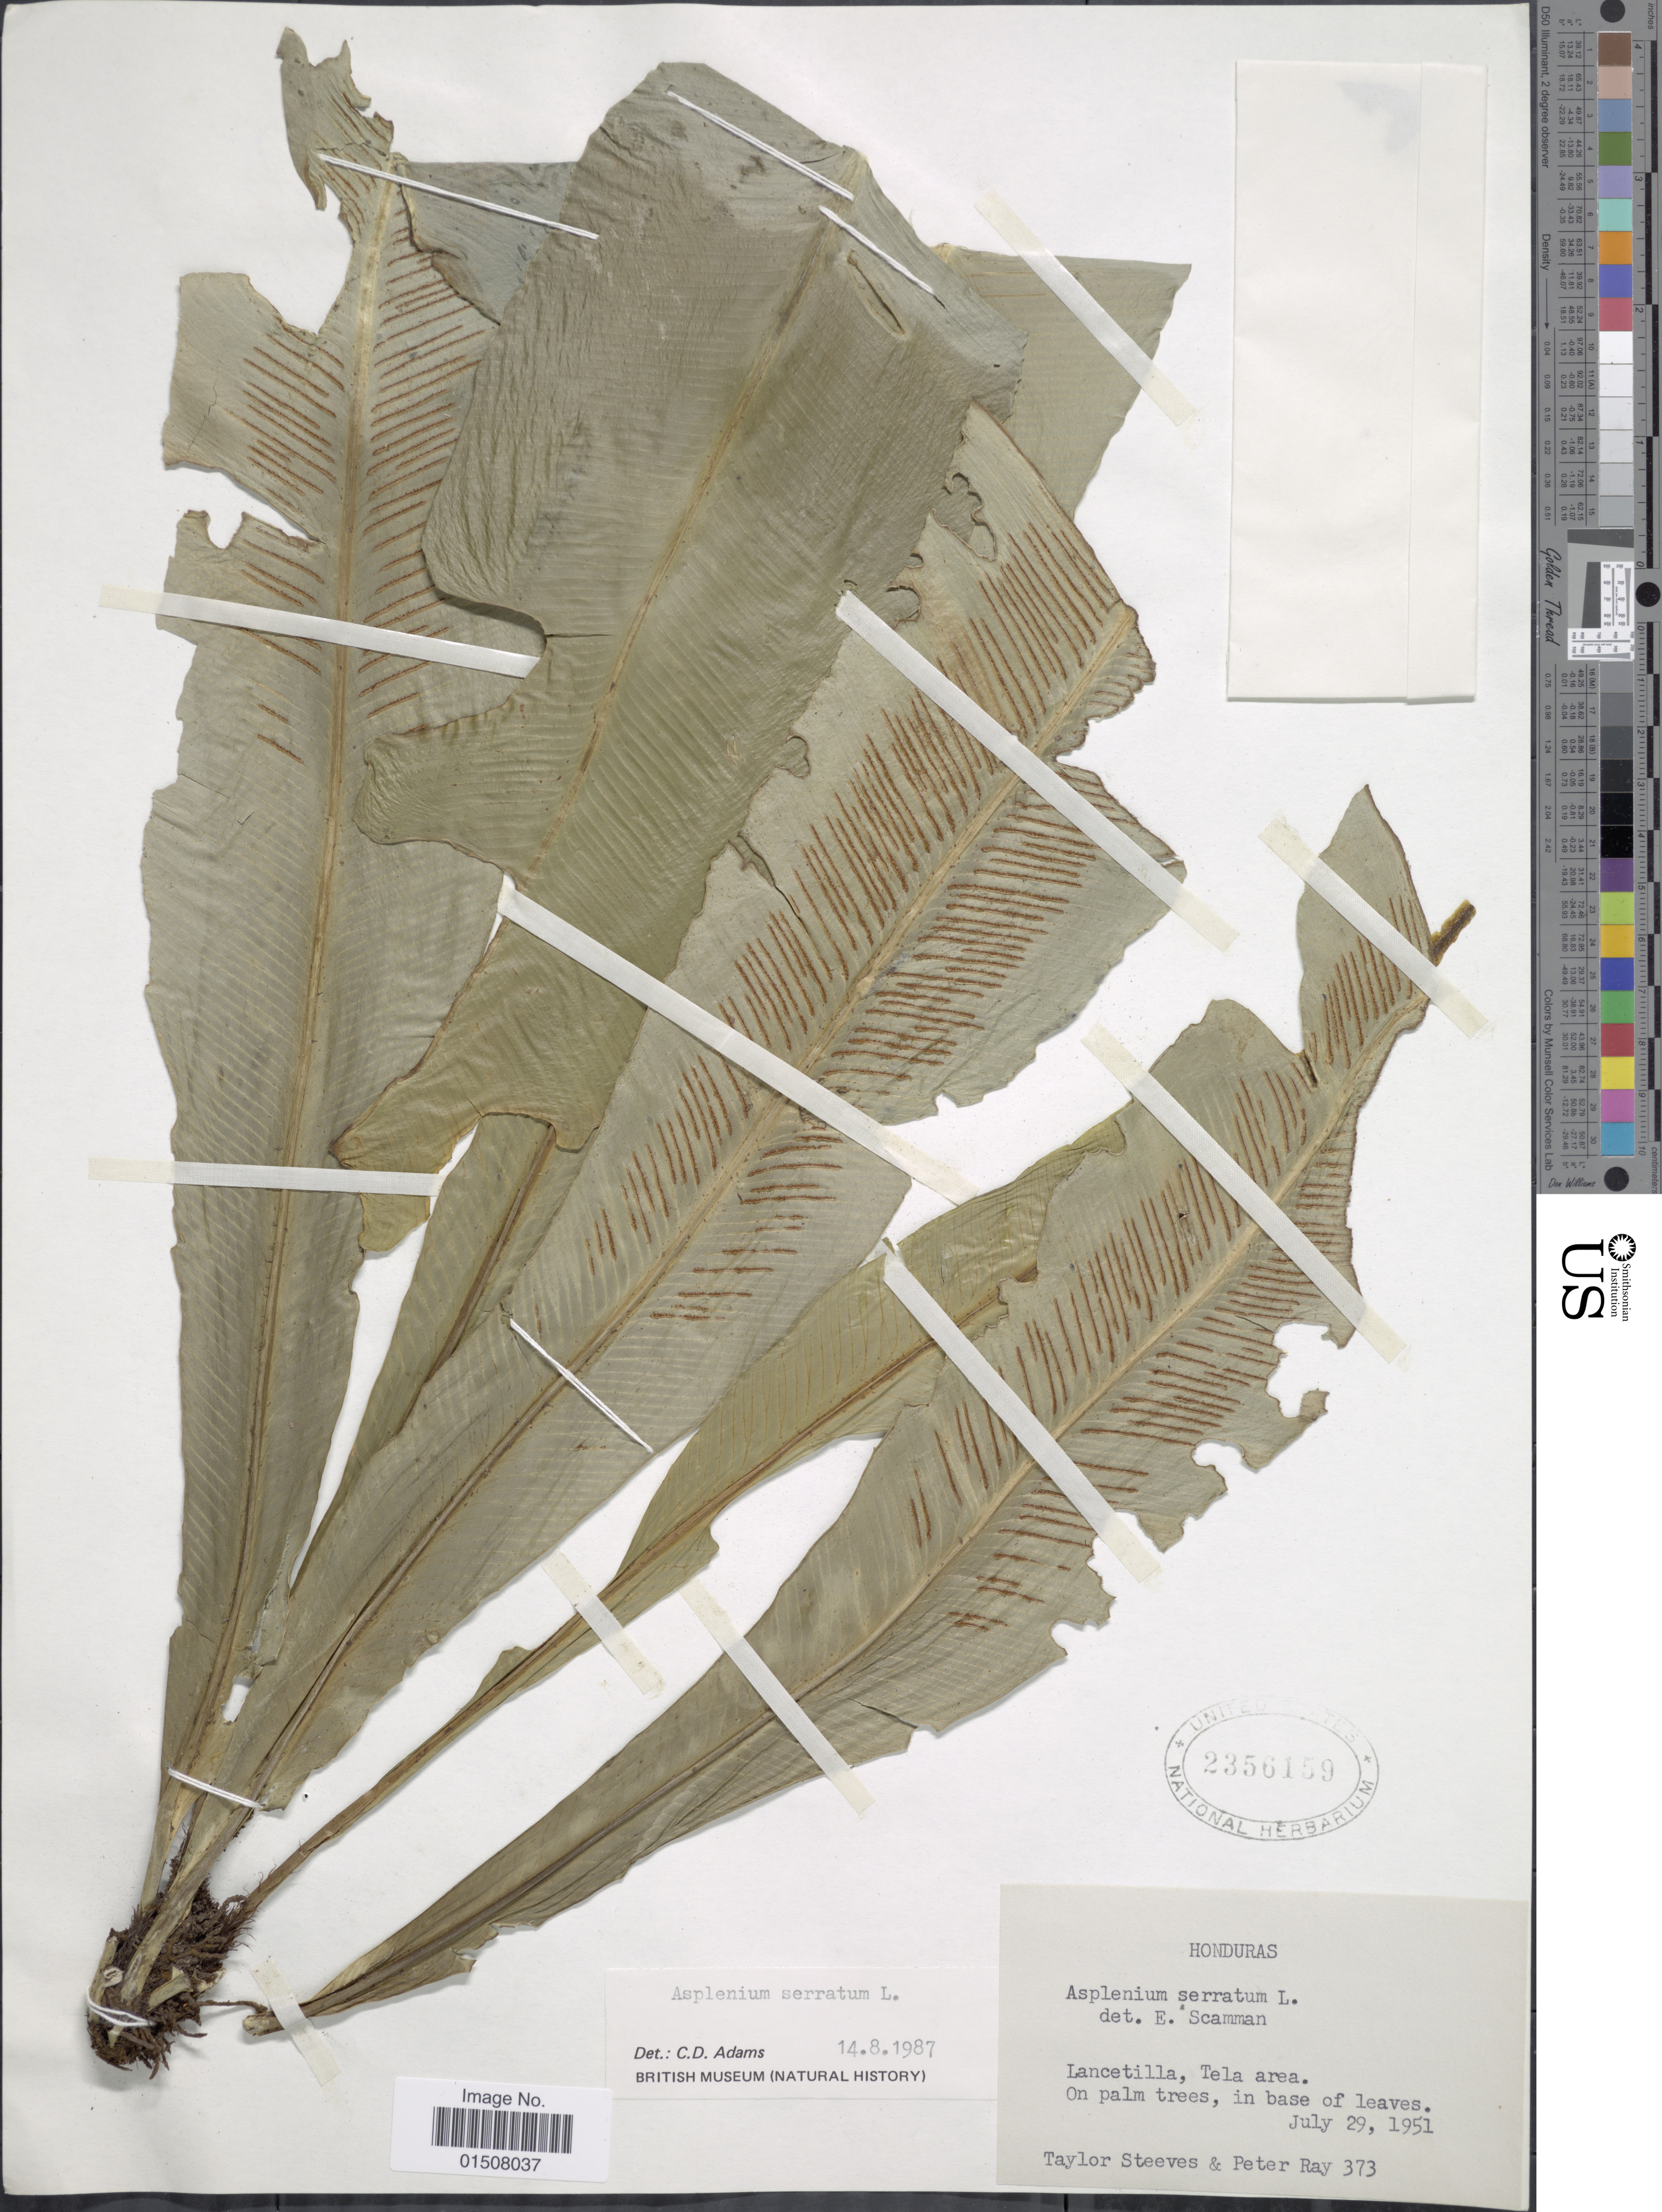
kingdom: Plantae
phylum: Tracheophyta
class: Polypodiopsida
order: Polypodiales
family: Aspleniaceae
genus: Asplenium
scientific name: Asplenium serratum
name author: L.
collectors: T. Steeves & P. Ray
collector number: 373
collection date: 1951-07-29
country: Honduras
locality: Lancetille, Tela area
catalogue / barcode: US 2356159